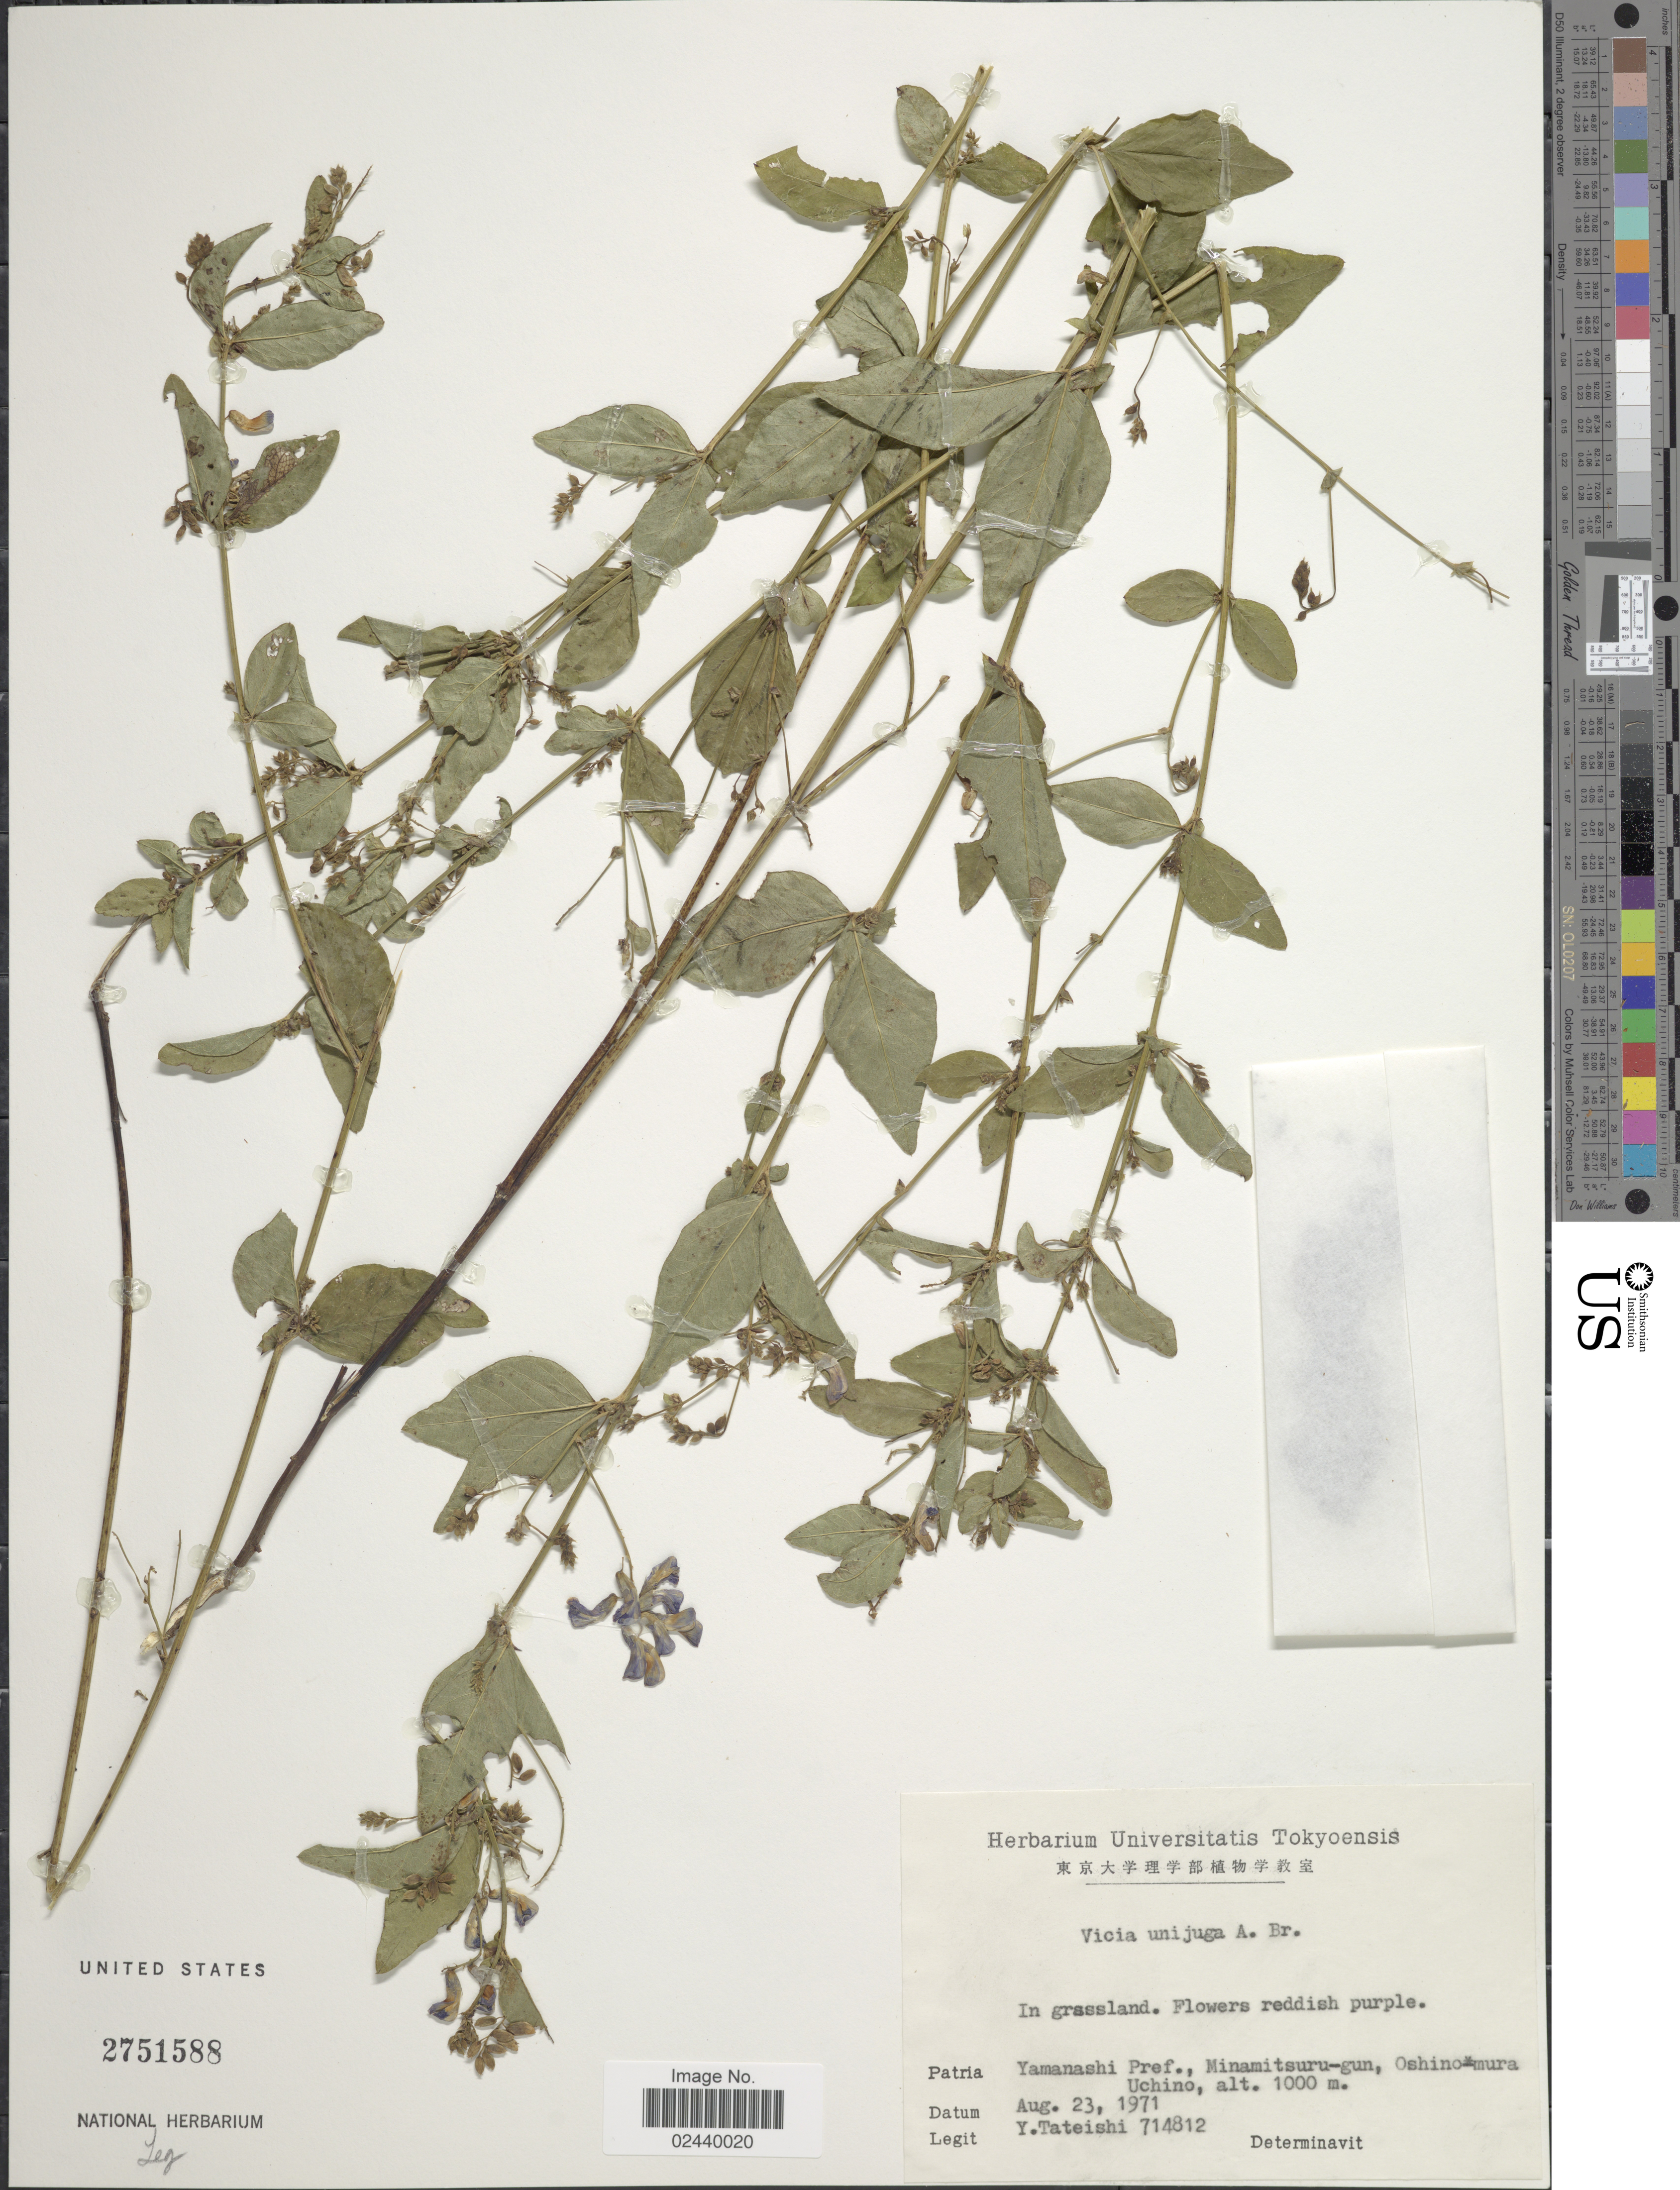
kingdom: Plantae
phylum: Tracheophyta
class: Magnoliopsida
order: Fabales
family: Fabaceae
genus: Vicia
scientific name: Vicia unijuga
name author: A. Braun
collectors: Y. Tateishi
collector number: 714812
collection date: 1971-08-23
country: Japan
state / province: Yamanasi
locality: Minamitsuru-gun, Oshino-mura Uchino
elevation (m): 1000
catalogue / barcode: US 2751588